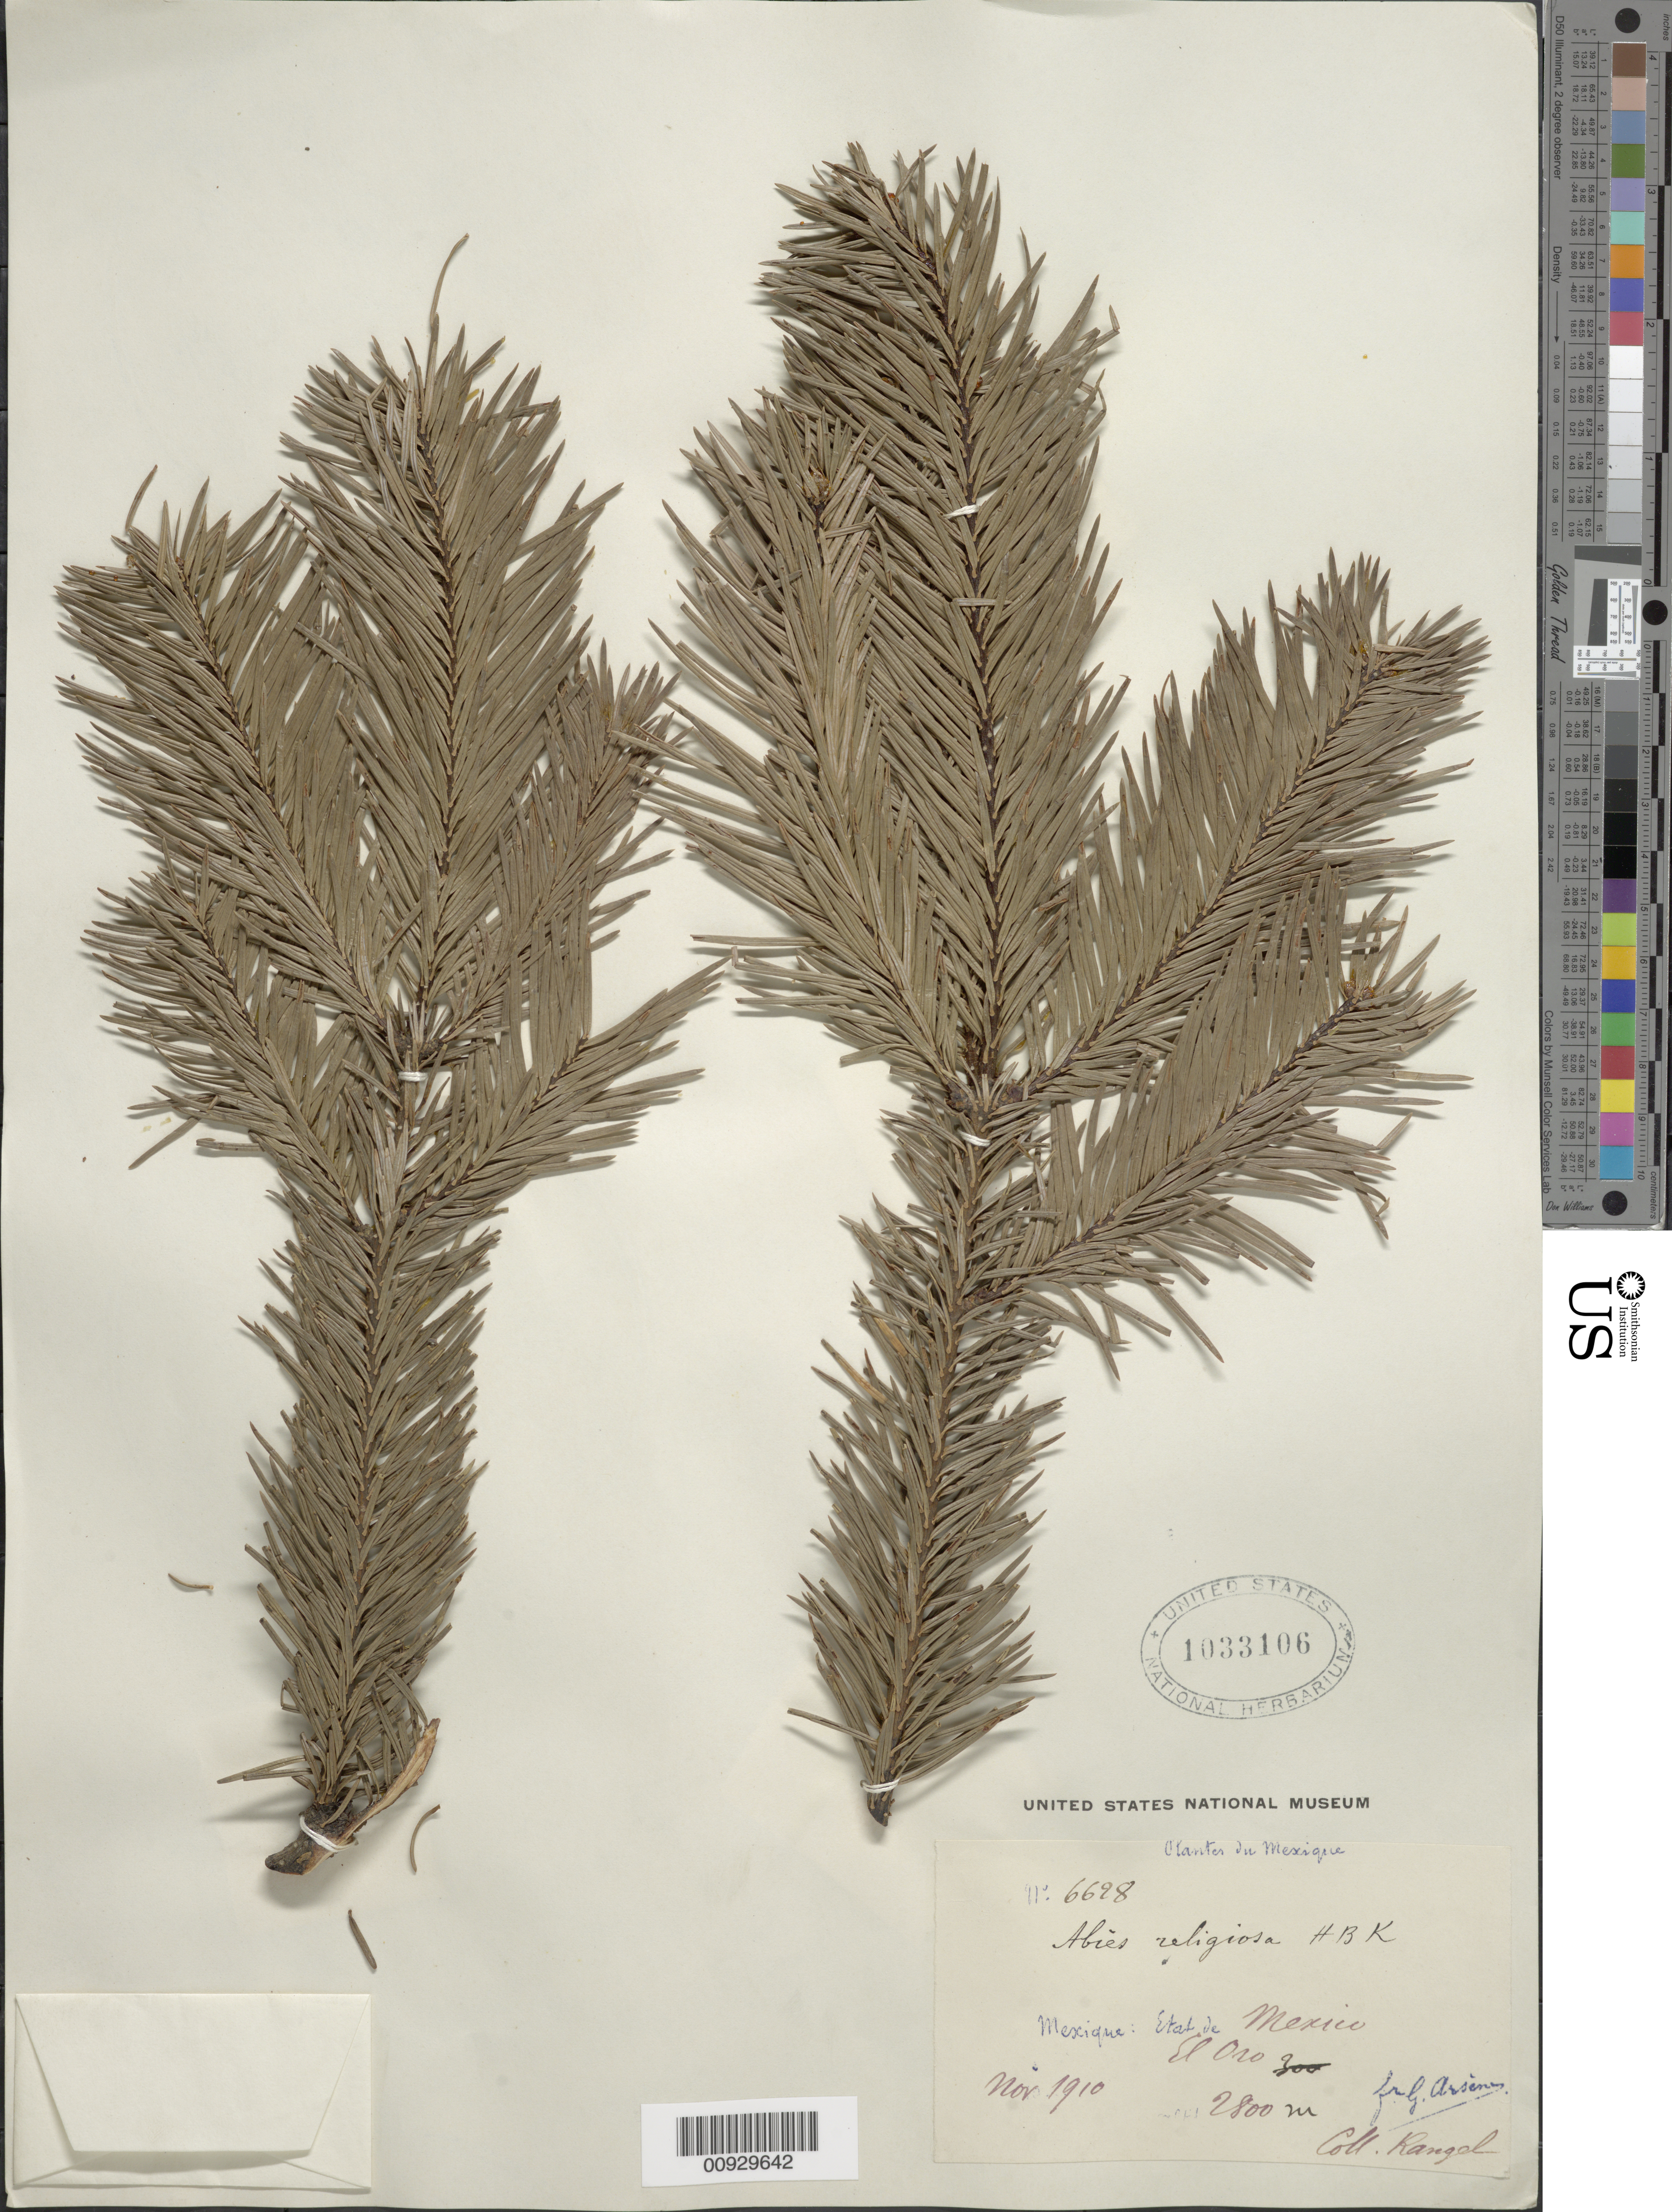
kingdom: Plantae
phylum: Tracheophyta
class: Pinopsida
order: Pinales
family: Pinaceae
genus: Abies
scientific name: Abies religiosa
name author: (Kunth) Schltdl. & Cham.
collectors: -- Rangel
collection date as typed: Nov 1910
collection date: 1910-11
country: Mexico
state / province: México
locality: El Oro.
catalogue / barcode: US 1033106